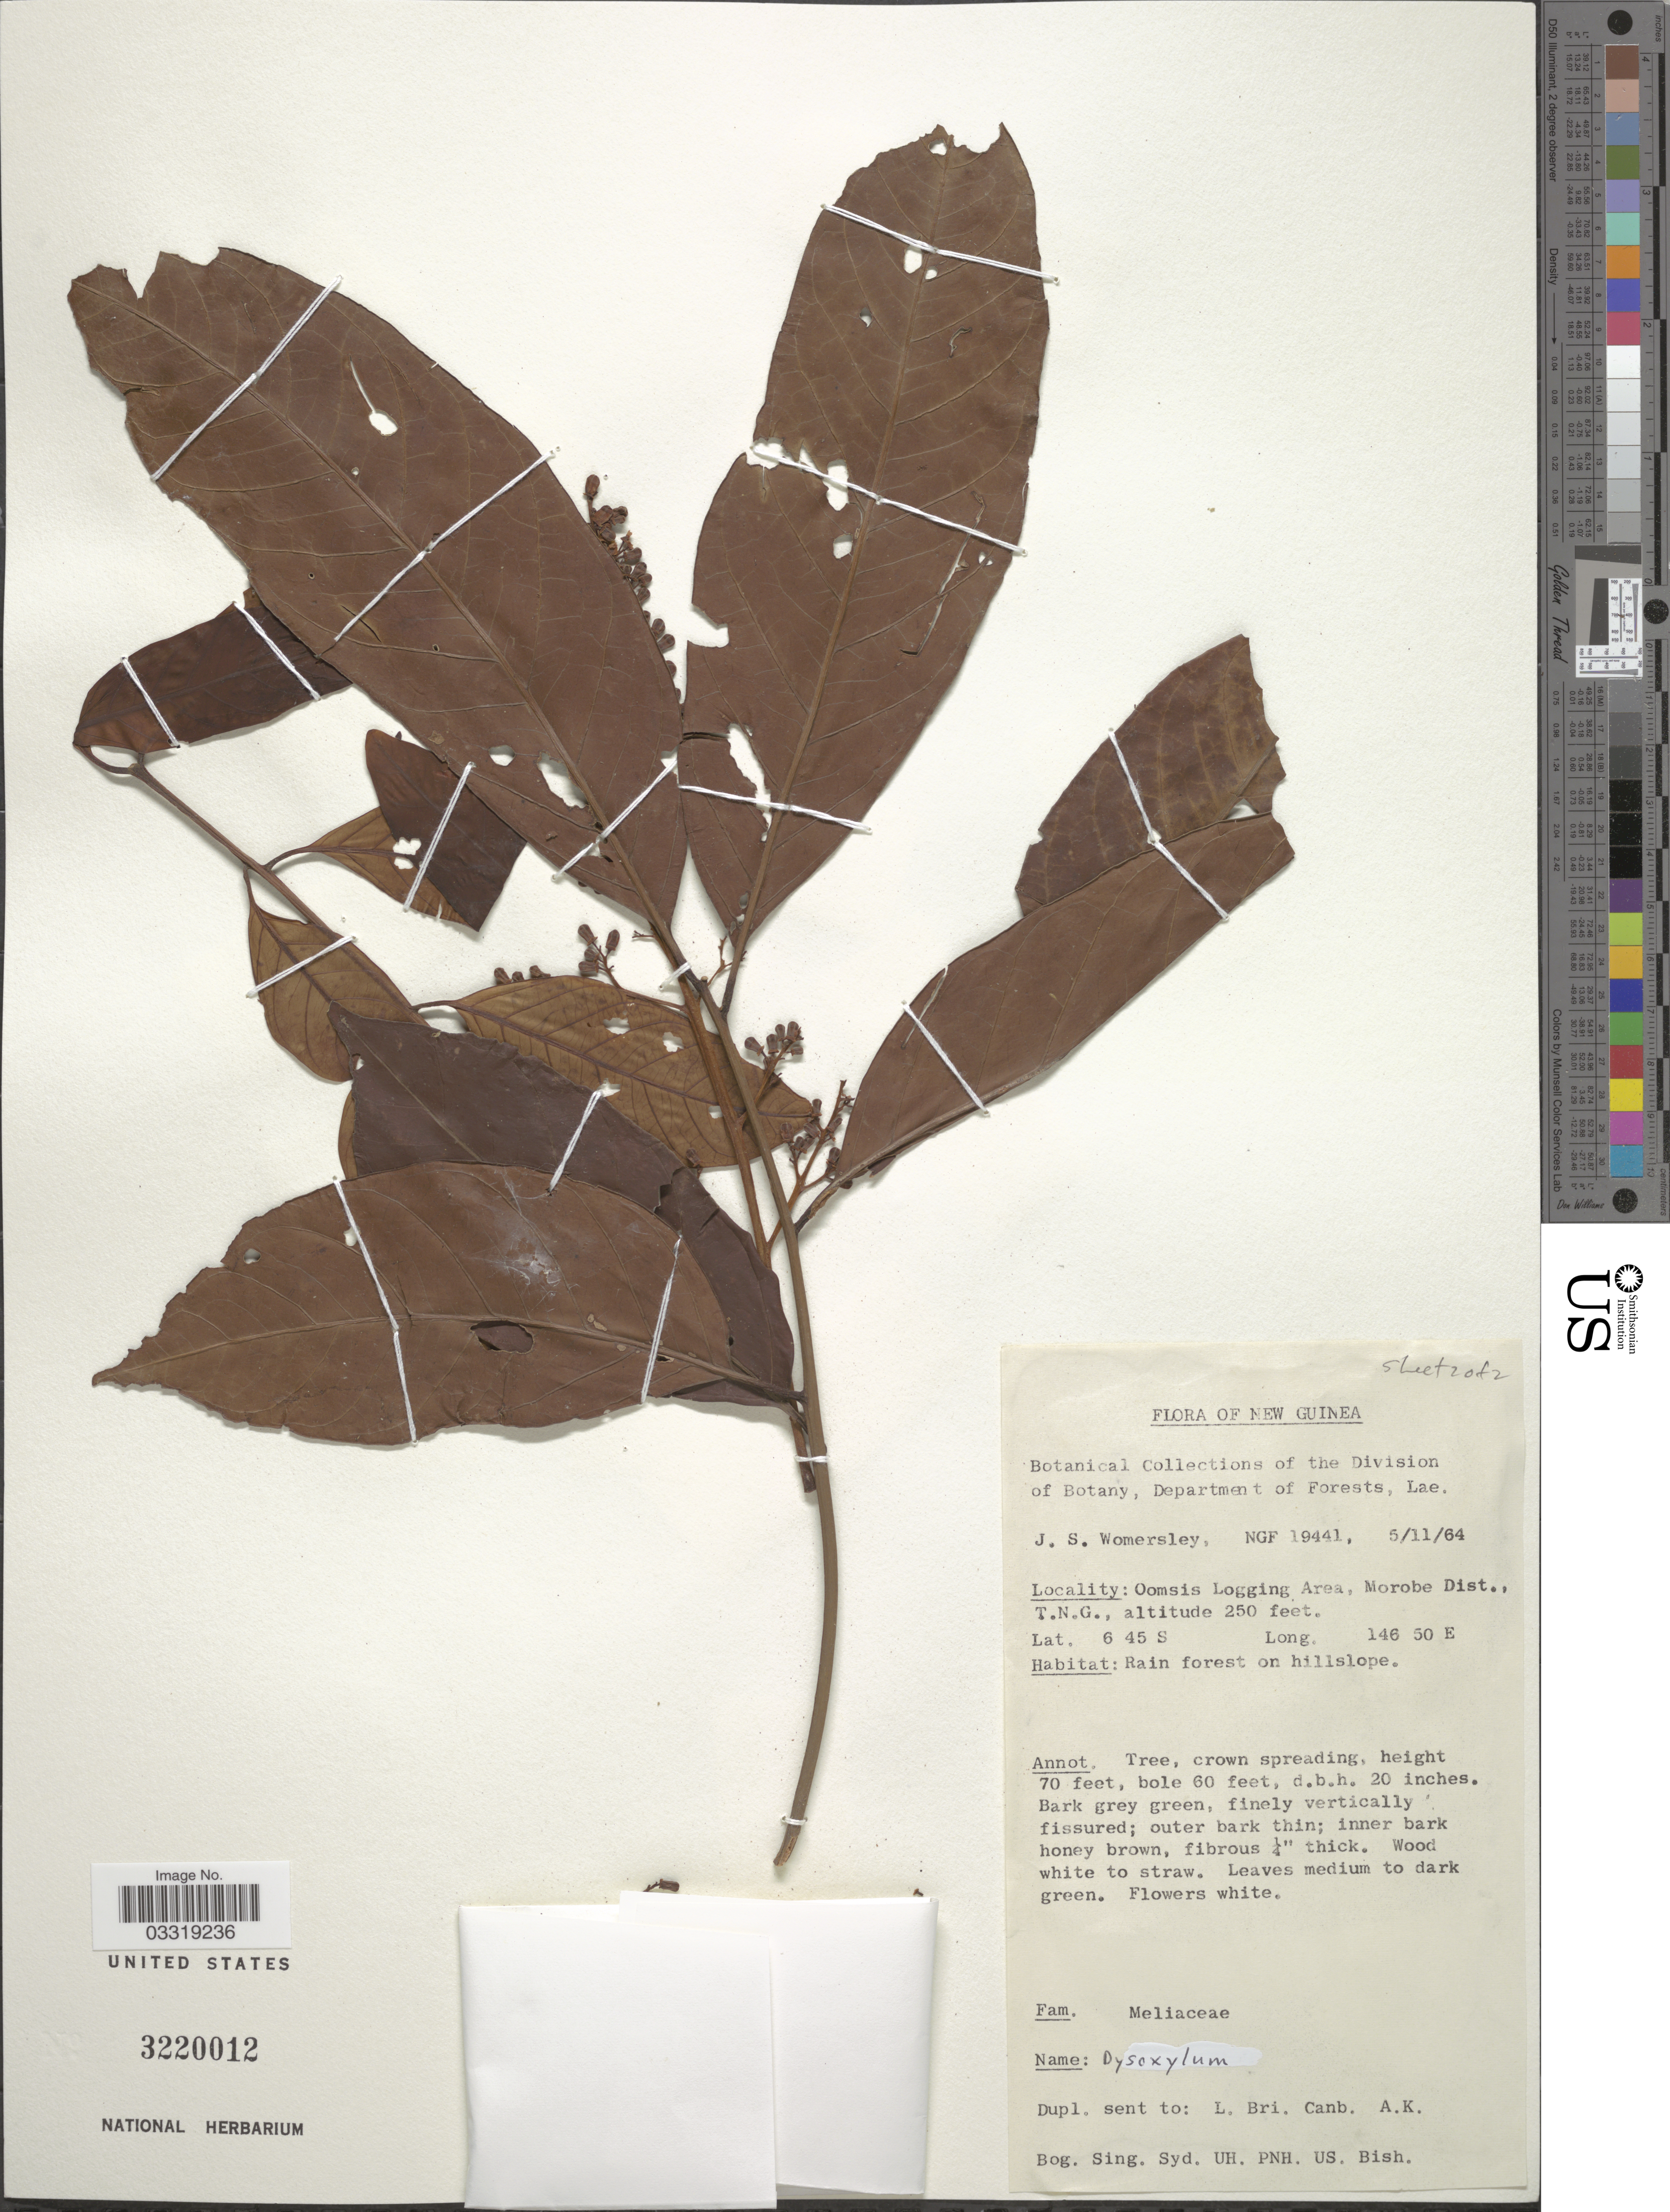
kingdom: Plantae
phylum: Tracheophyta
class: Magnoliopsida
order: Sapindales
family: Meliaceae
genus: Dysoxylum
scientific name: Dysoxylum sp.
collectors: J. S. Womersley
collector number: NGF 19441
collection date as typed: Transcribed d/m/y: 5/11/64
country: Papua New Guinea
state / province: Morobe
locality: New Guinea. Oomsis Logging Area, Morobe Dist., T.N.G.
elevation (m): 76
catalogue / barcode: US 3220012